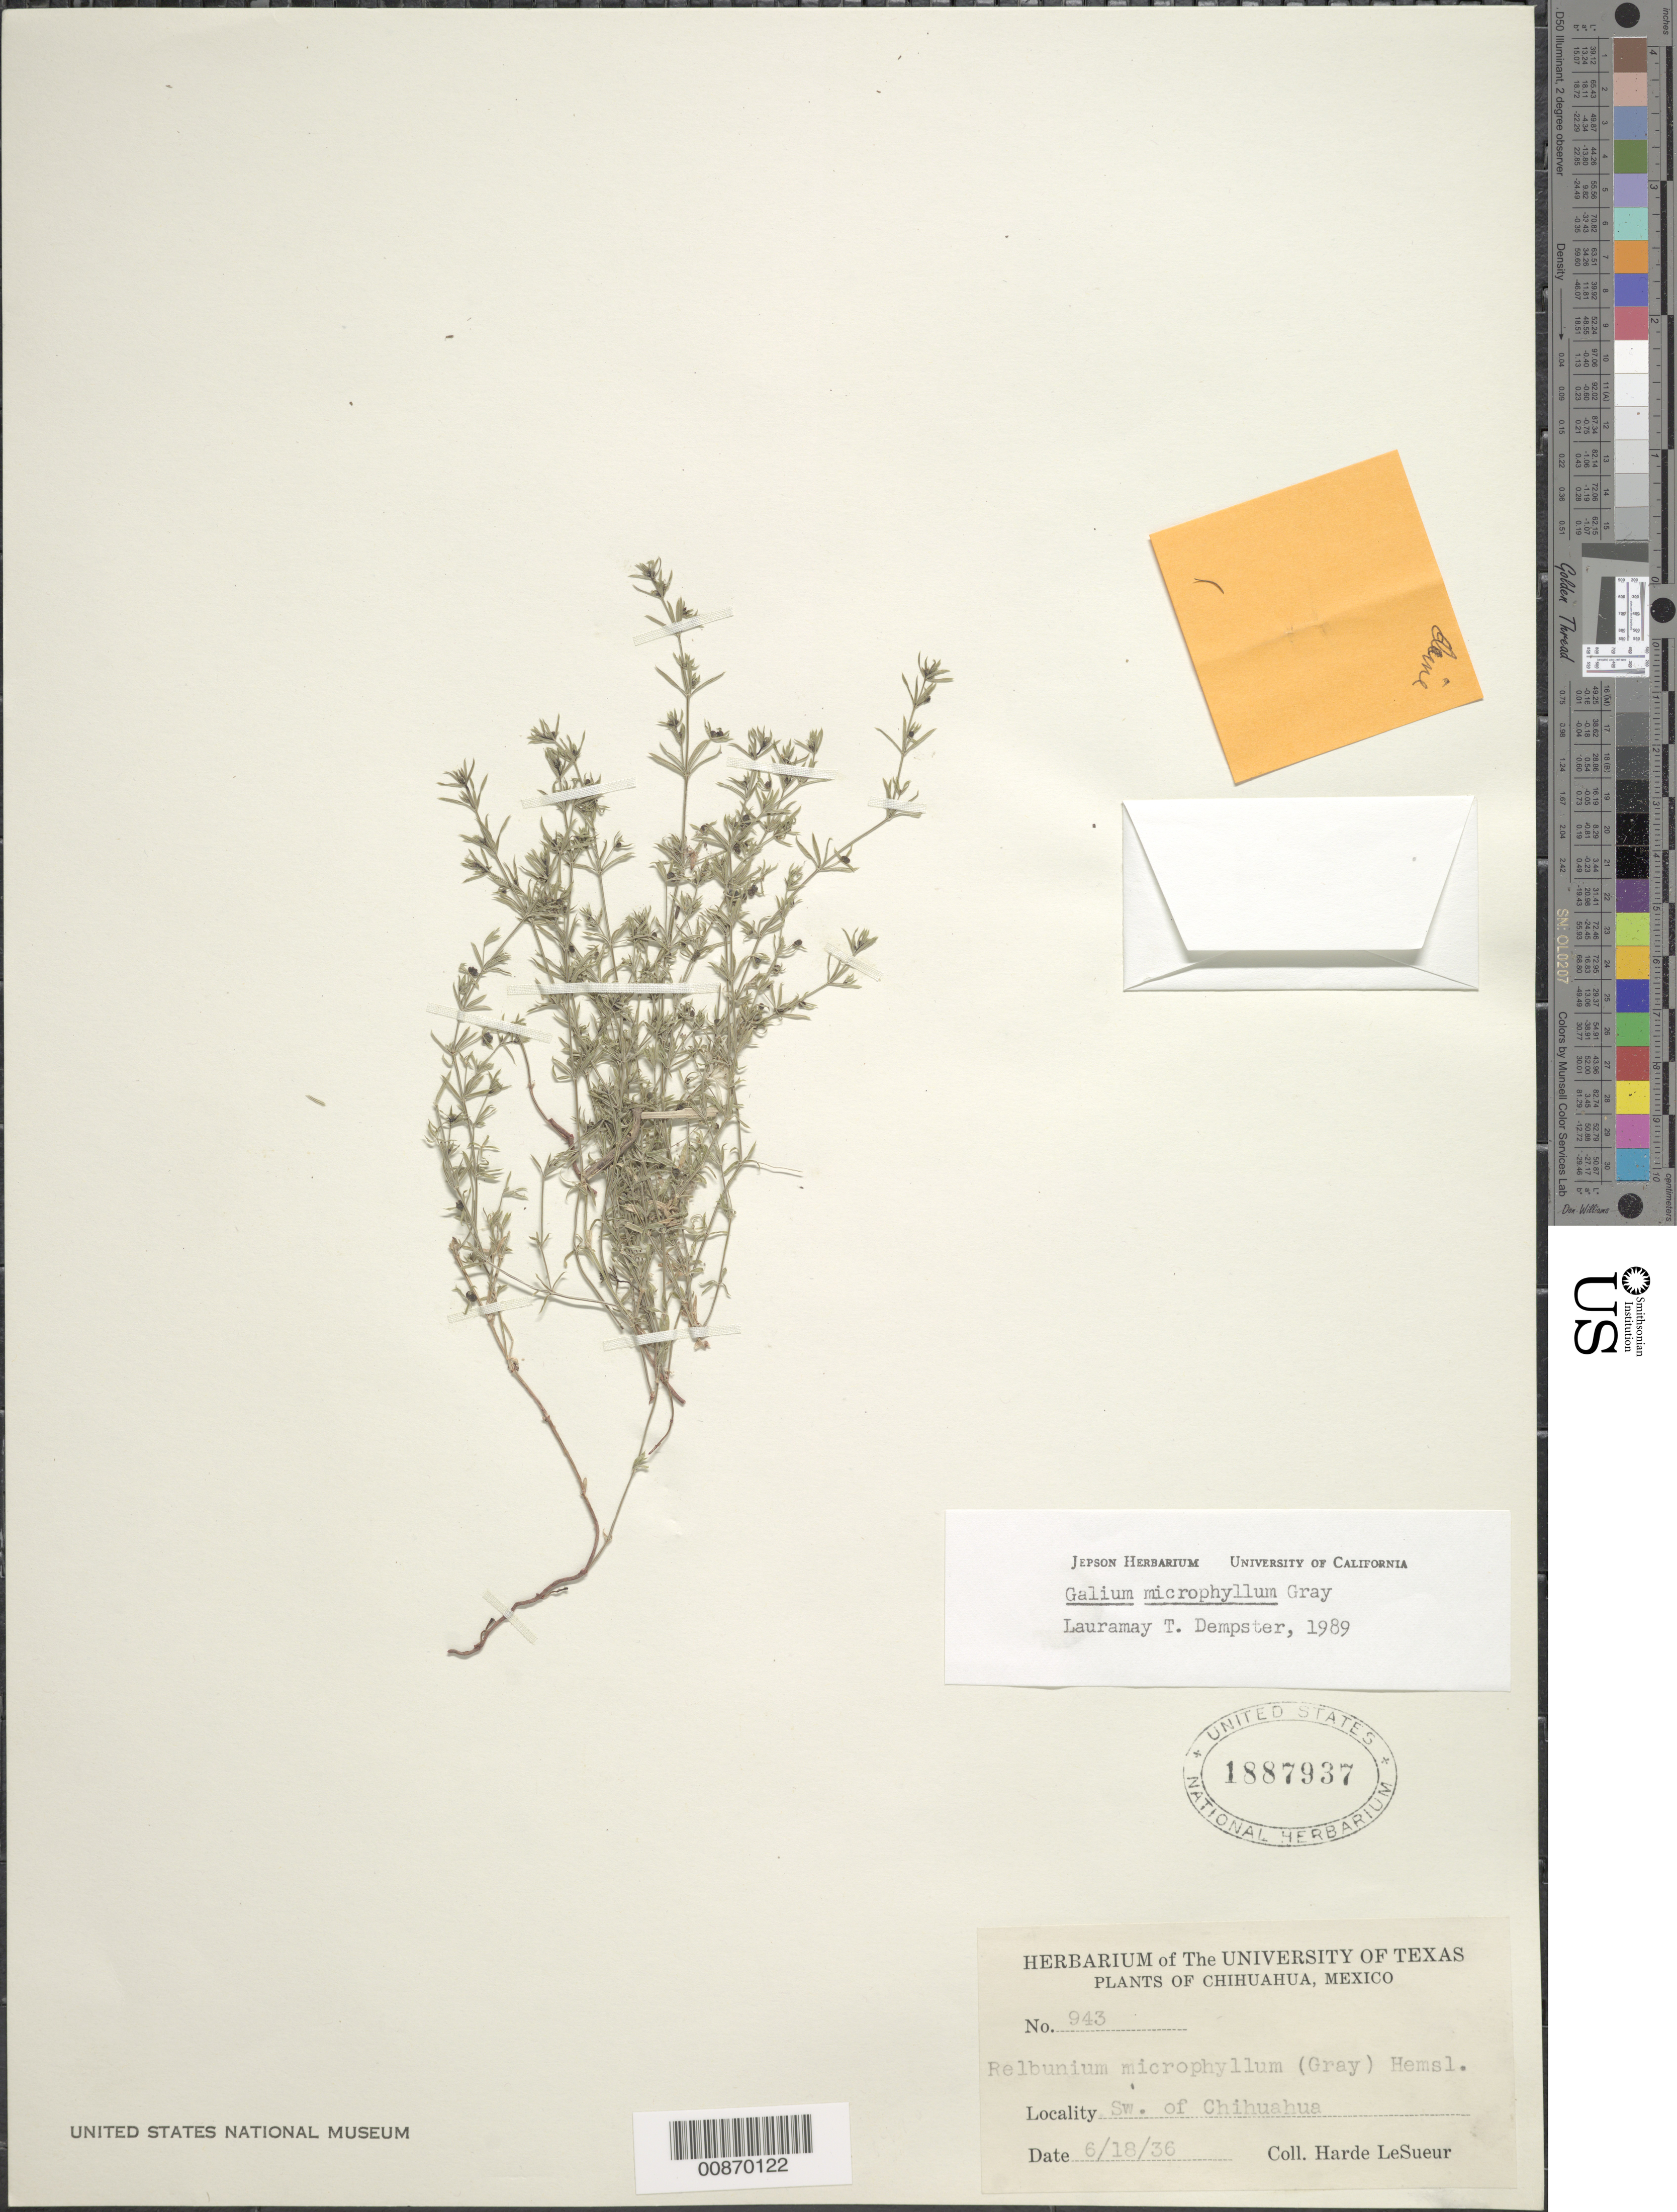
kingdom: Plantae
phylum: Tracheophyta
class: Magnoliopsida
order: Gentianales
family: Rubiaceae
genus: Galium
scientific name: Galium microphyllum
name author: A. Gray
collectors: D. H. LeSueur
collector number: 943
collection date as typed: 18 Jun 1936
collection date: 1936-06-18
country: Mexico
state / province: Chihuahua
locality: SW of Chihuahua.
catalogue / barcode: US 1887937